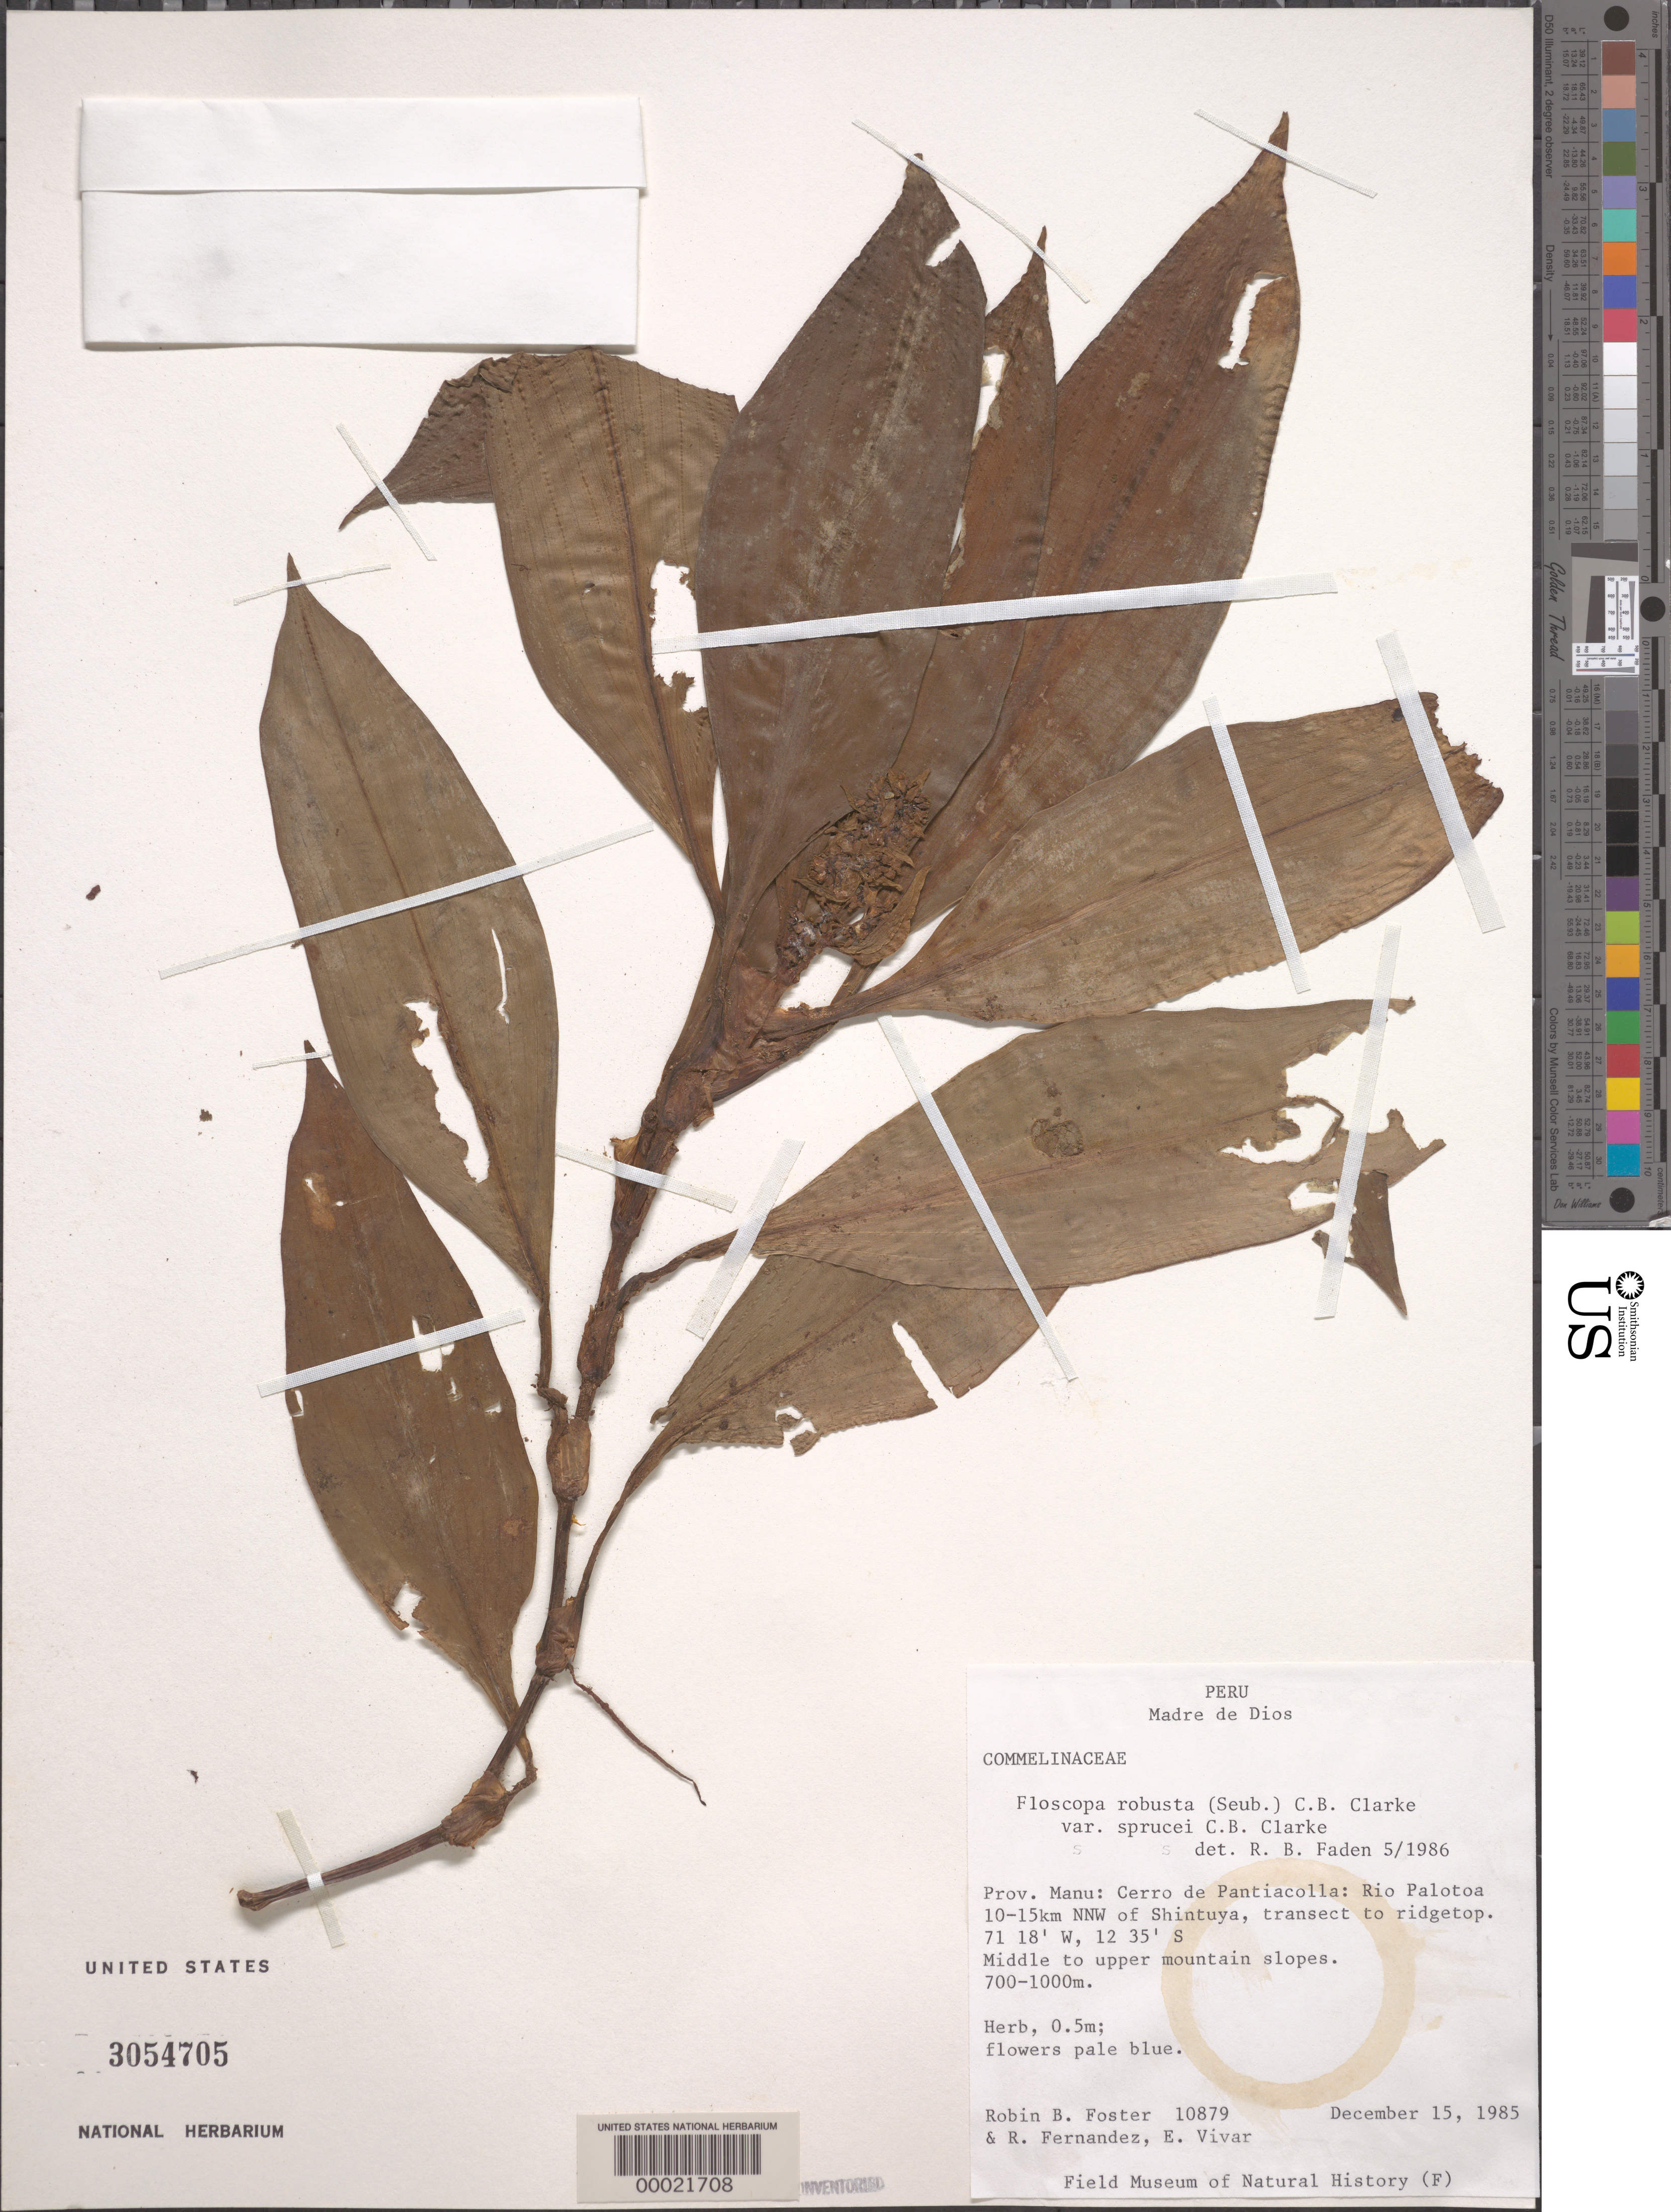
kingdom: Plantae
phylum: Tracheophyta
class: Liliopsida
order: Commelinales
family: Commelinaceae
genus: Floscopa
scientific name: Floscopa robusta var. sprucei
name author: C.B. Clarke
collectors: R. B. Foster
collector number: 10879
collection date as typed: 15 Dec 1985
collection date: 1985-12-15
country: Peru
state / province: Madre de Dios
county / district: Manú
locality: Cerro de pantiacolla, rio palotoa; 10-15 km nnw of shintuya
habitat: Upper mountain slope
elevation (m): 700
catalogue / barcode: US 3054705